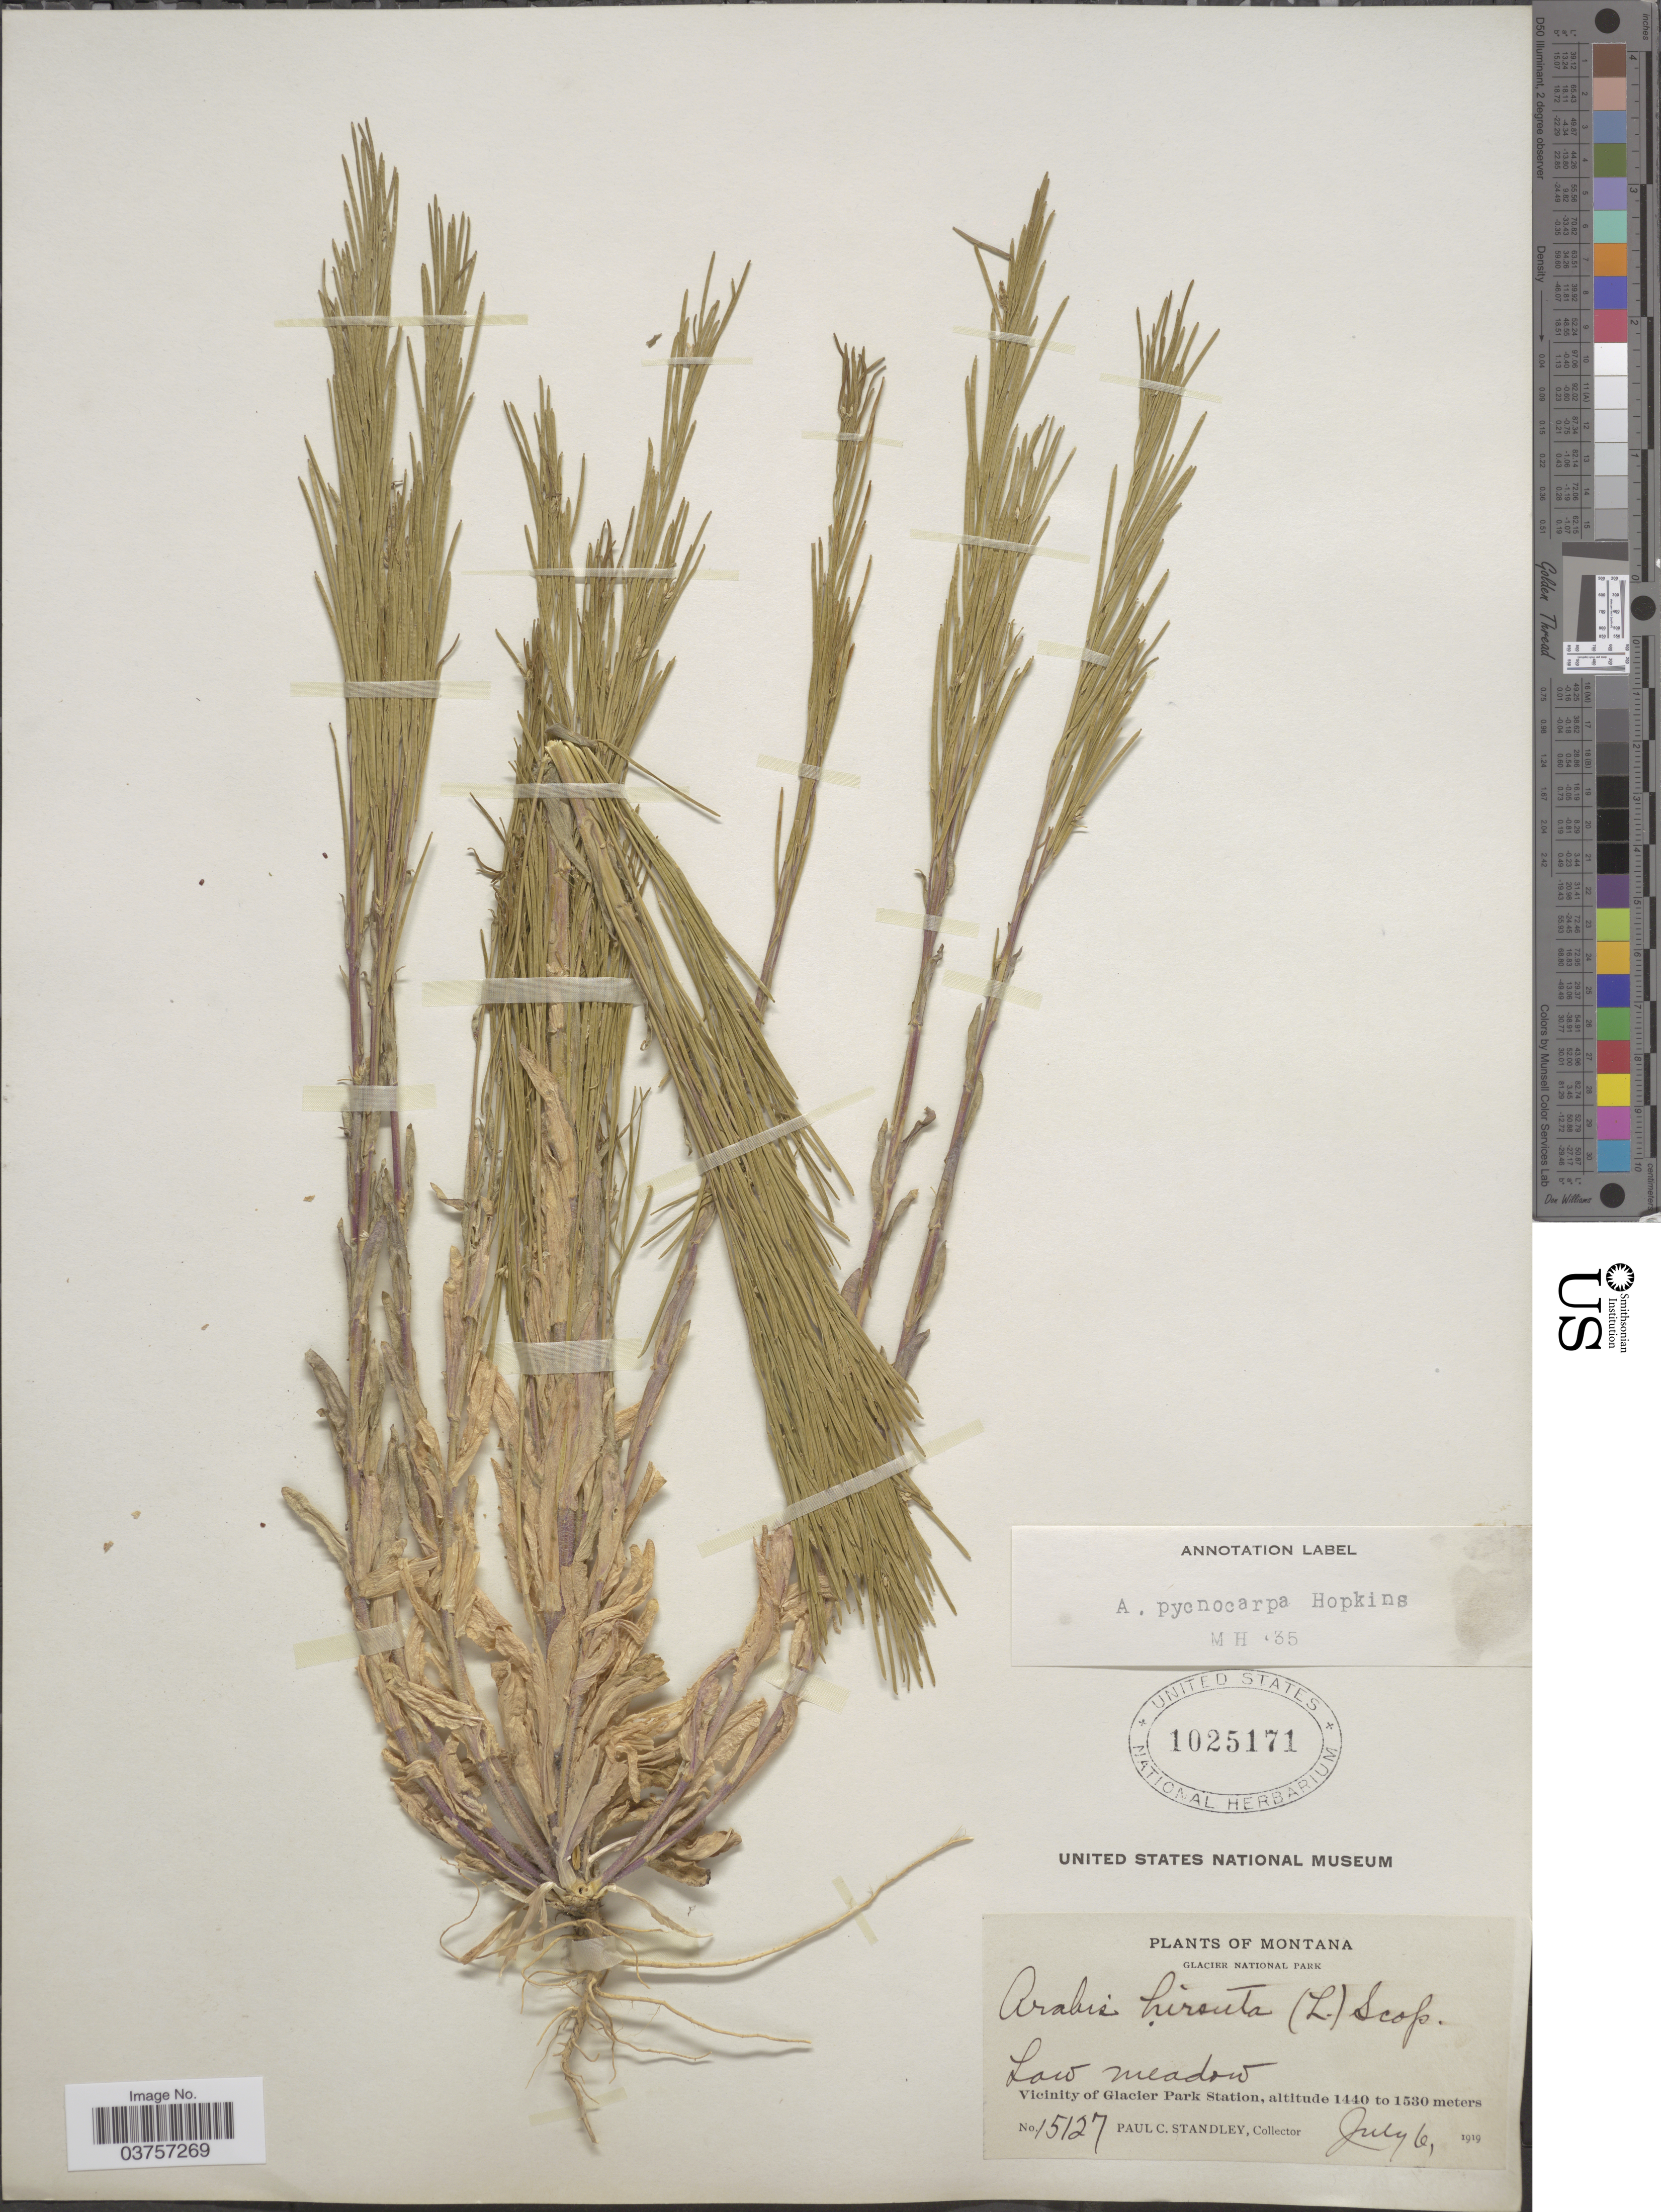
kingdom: Plantae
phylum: Tracheophyta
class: Magnoliopsida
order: Brassicales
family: Brassicaceae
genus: Arabis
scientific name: Arabis hirsuta var. pycnocarpa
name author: M. Hopkins & Rollins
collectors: P. C. Standley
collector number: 15127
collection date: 1919-07-06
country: United States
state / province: Montana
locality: Glacier National Park; Vicinity of Glacier Park Station.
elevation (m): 1440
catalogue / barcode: US 1025171